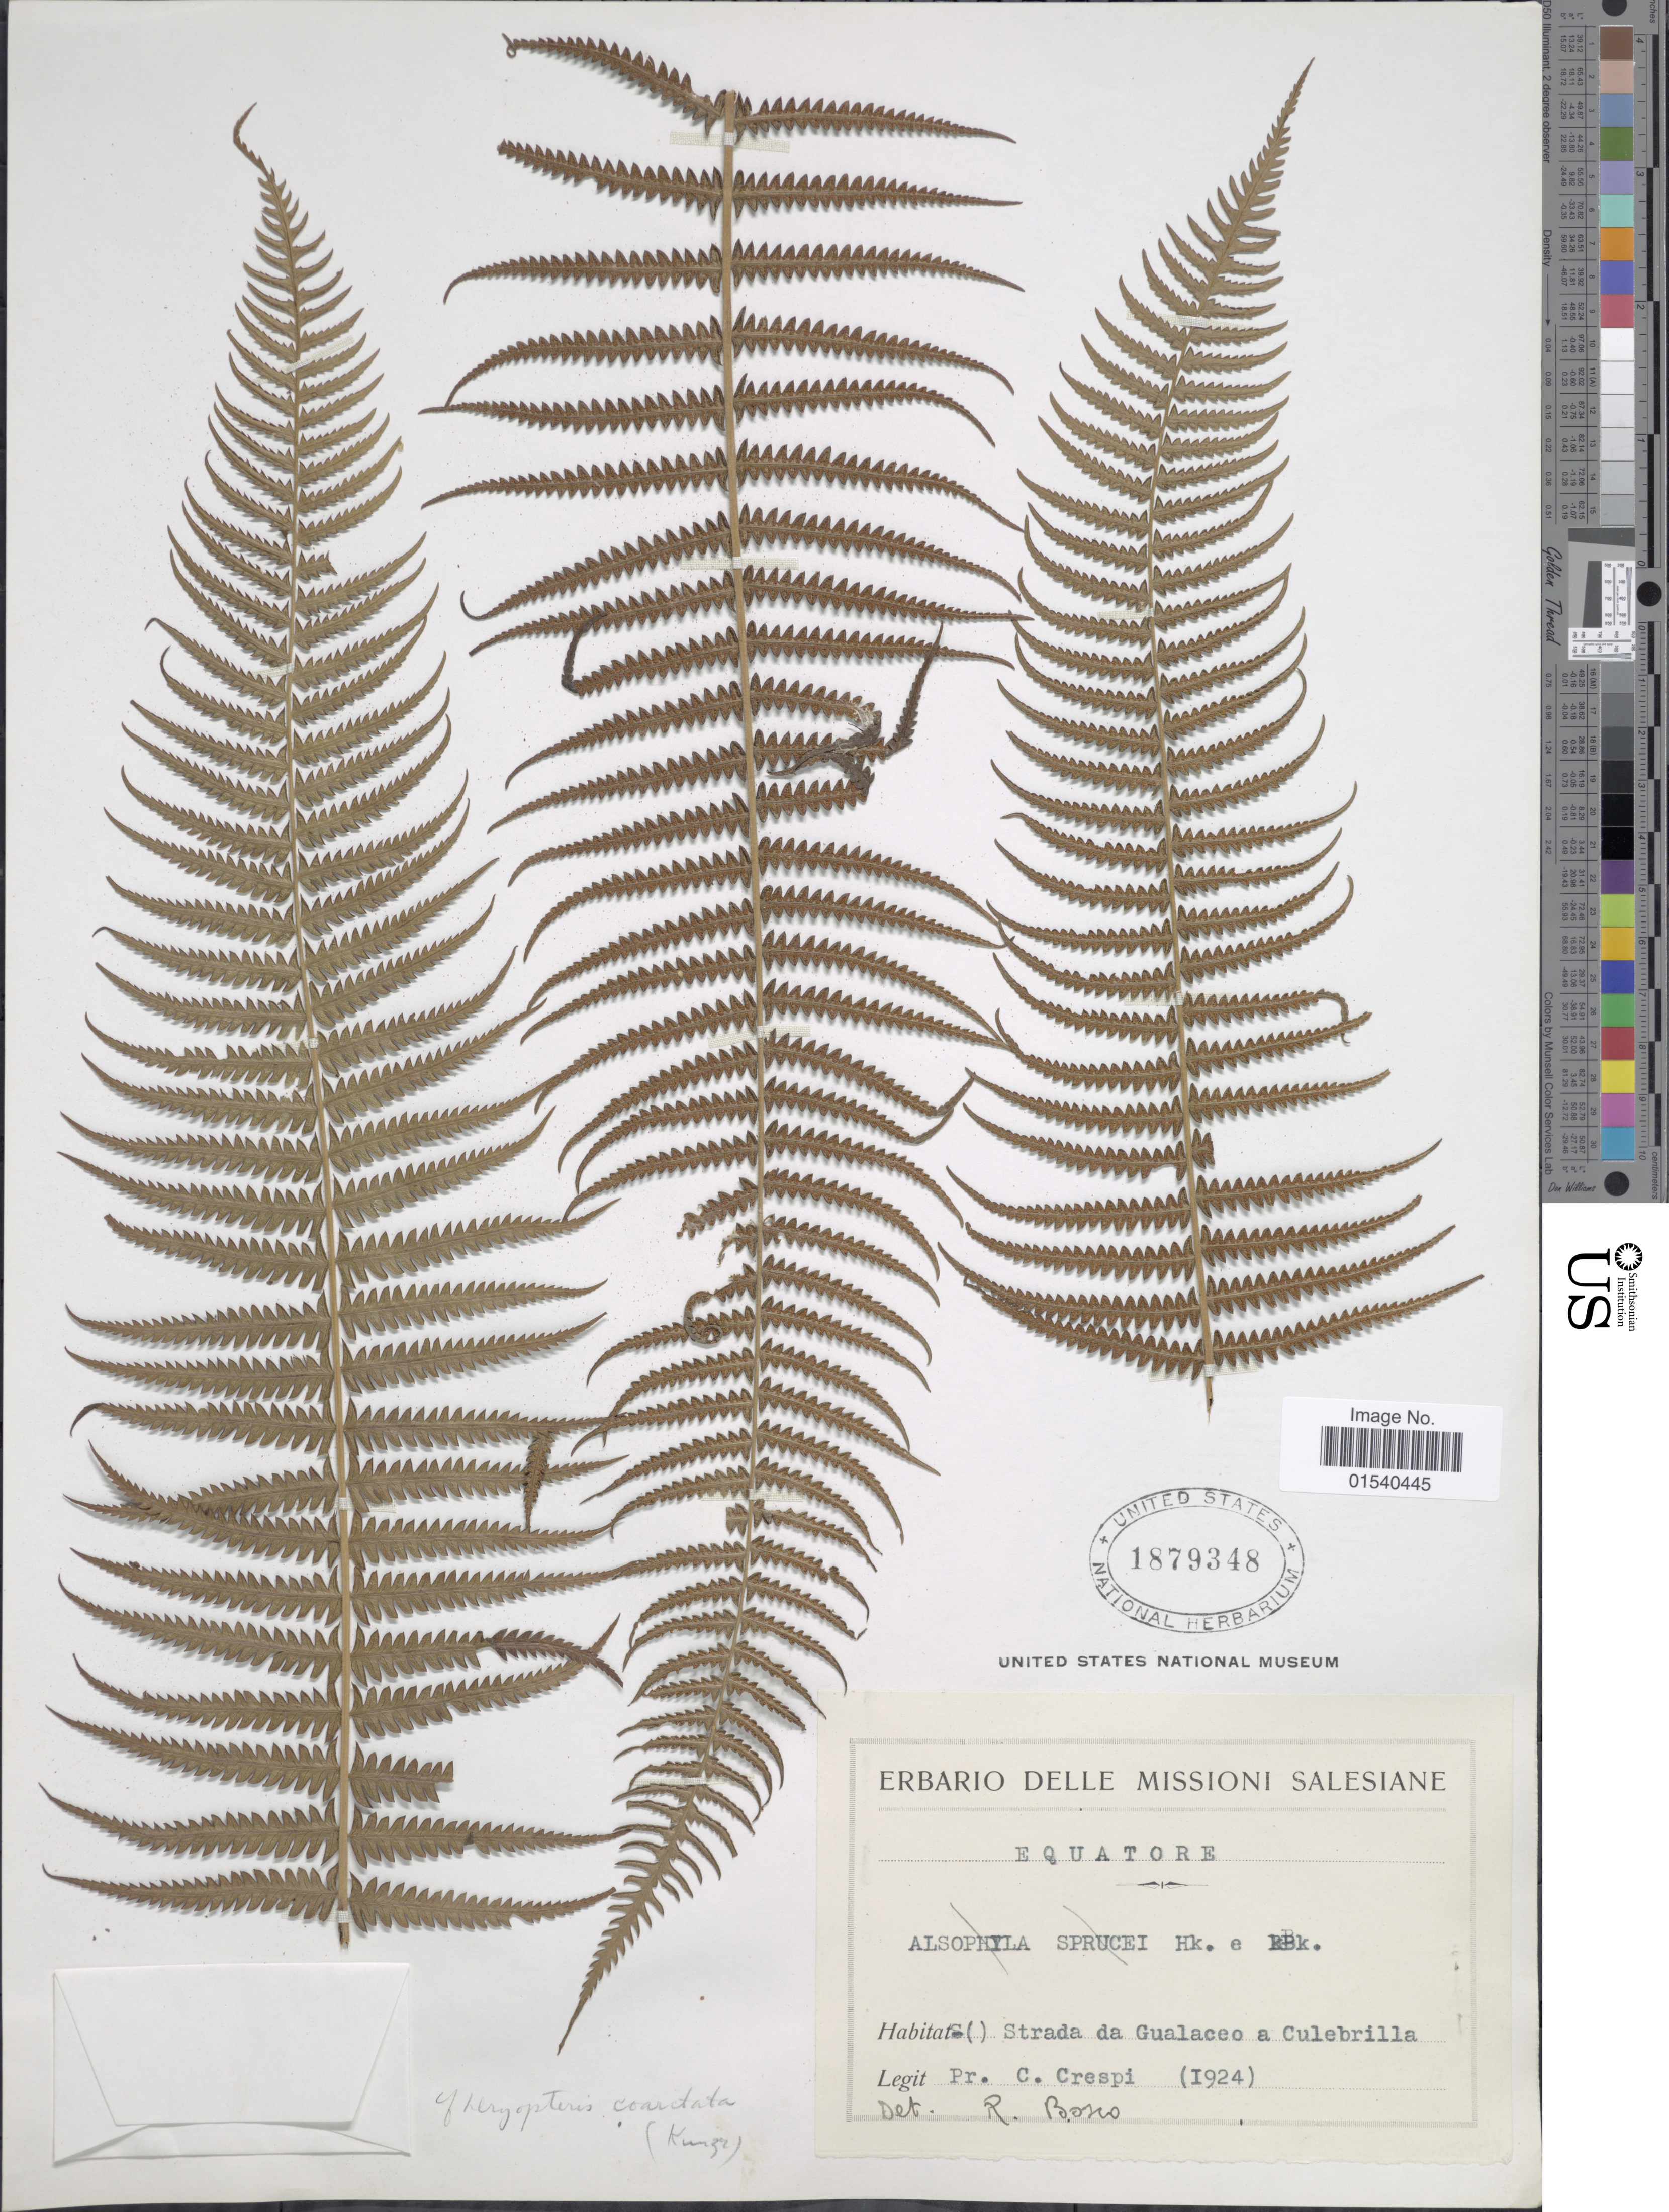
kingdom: Plantae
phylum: Tracheophyta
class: Polypodiopsida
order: Polypodiales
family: Thelypteridaceae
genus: Amauropelta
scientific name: Amauropelta opposita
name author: (Vahl) Pic. Serm.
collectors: C. Crespi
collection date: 1924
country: Ecuador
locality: Strada da Gualaceo a Culebrilla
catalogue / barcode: US 1879348